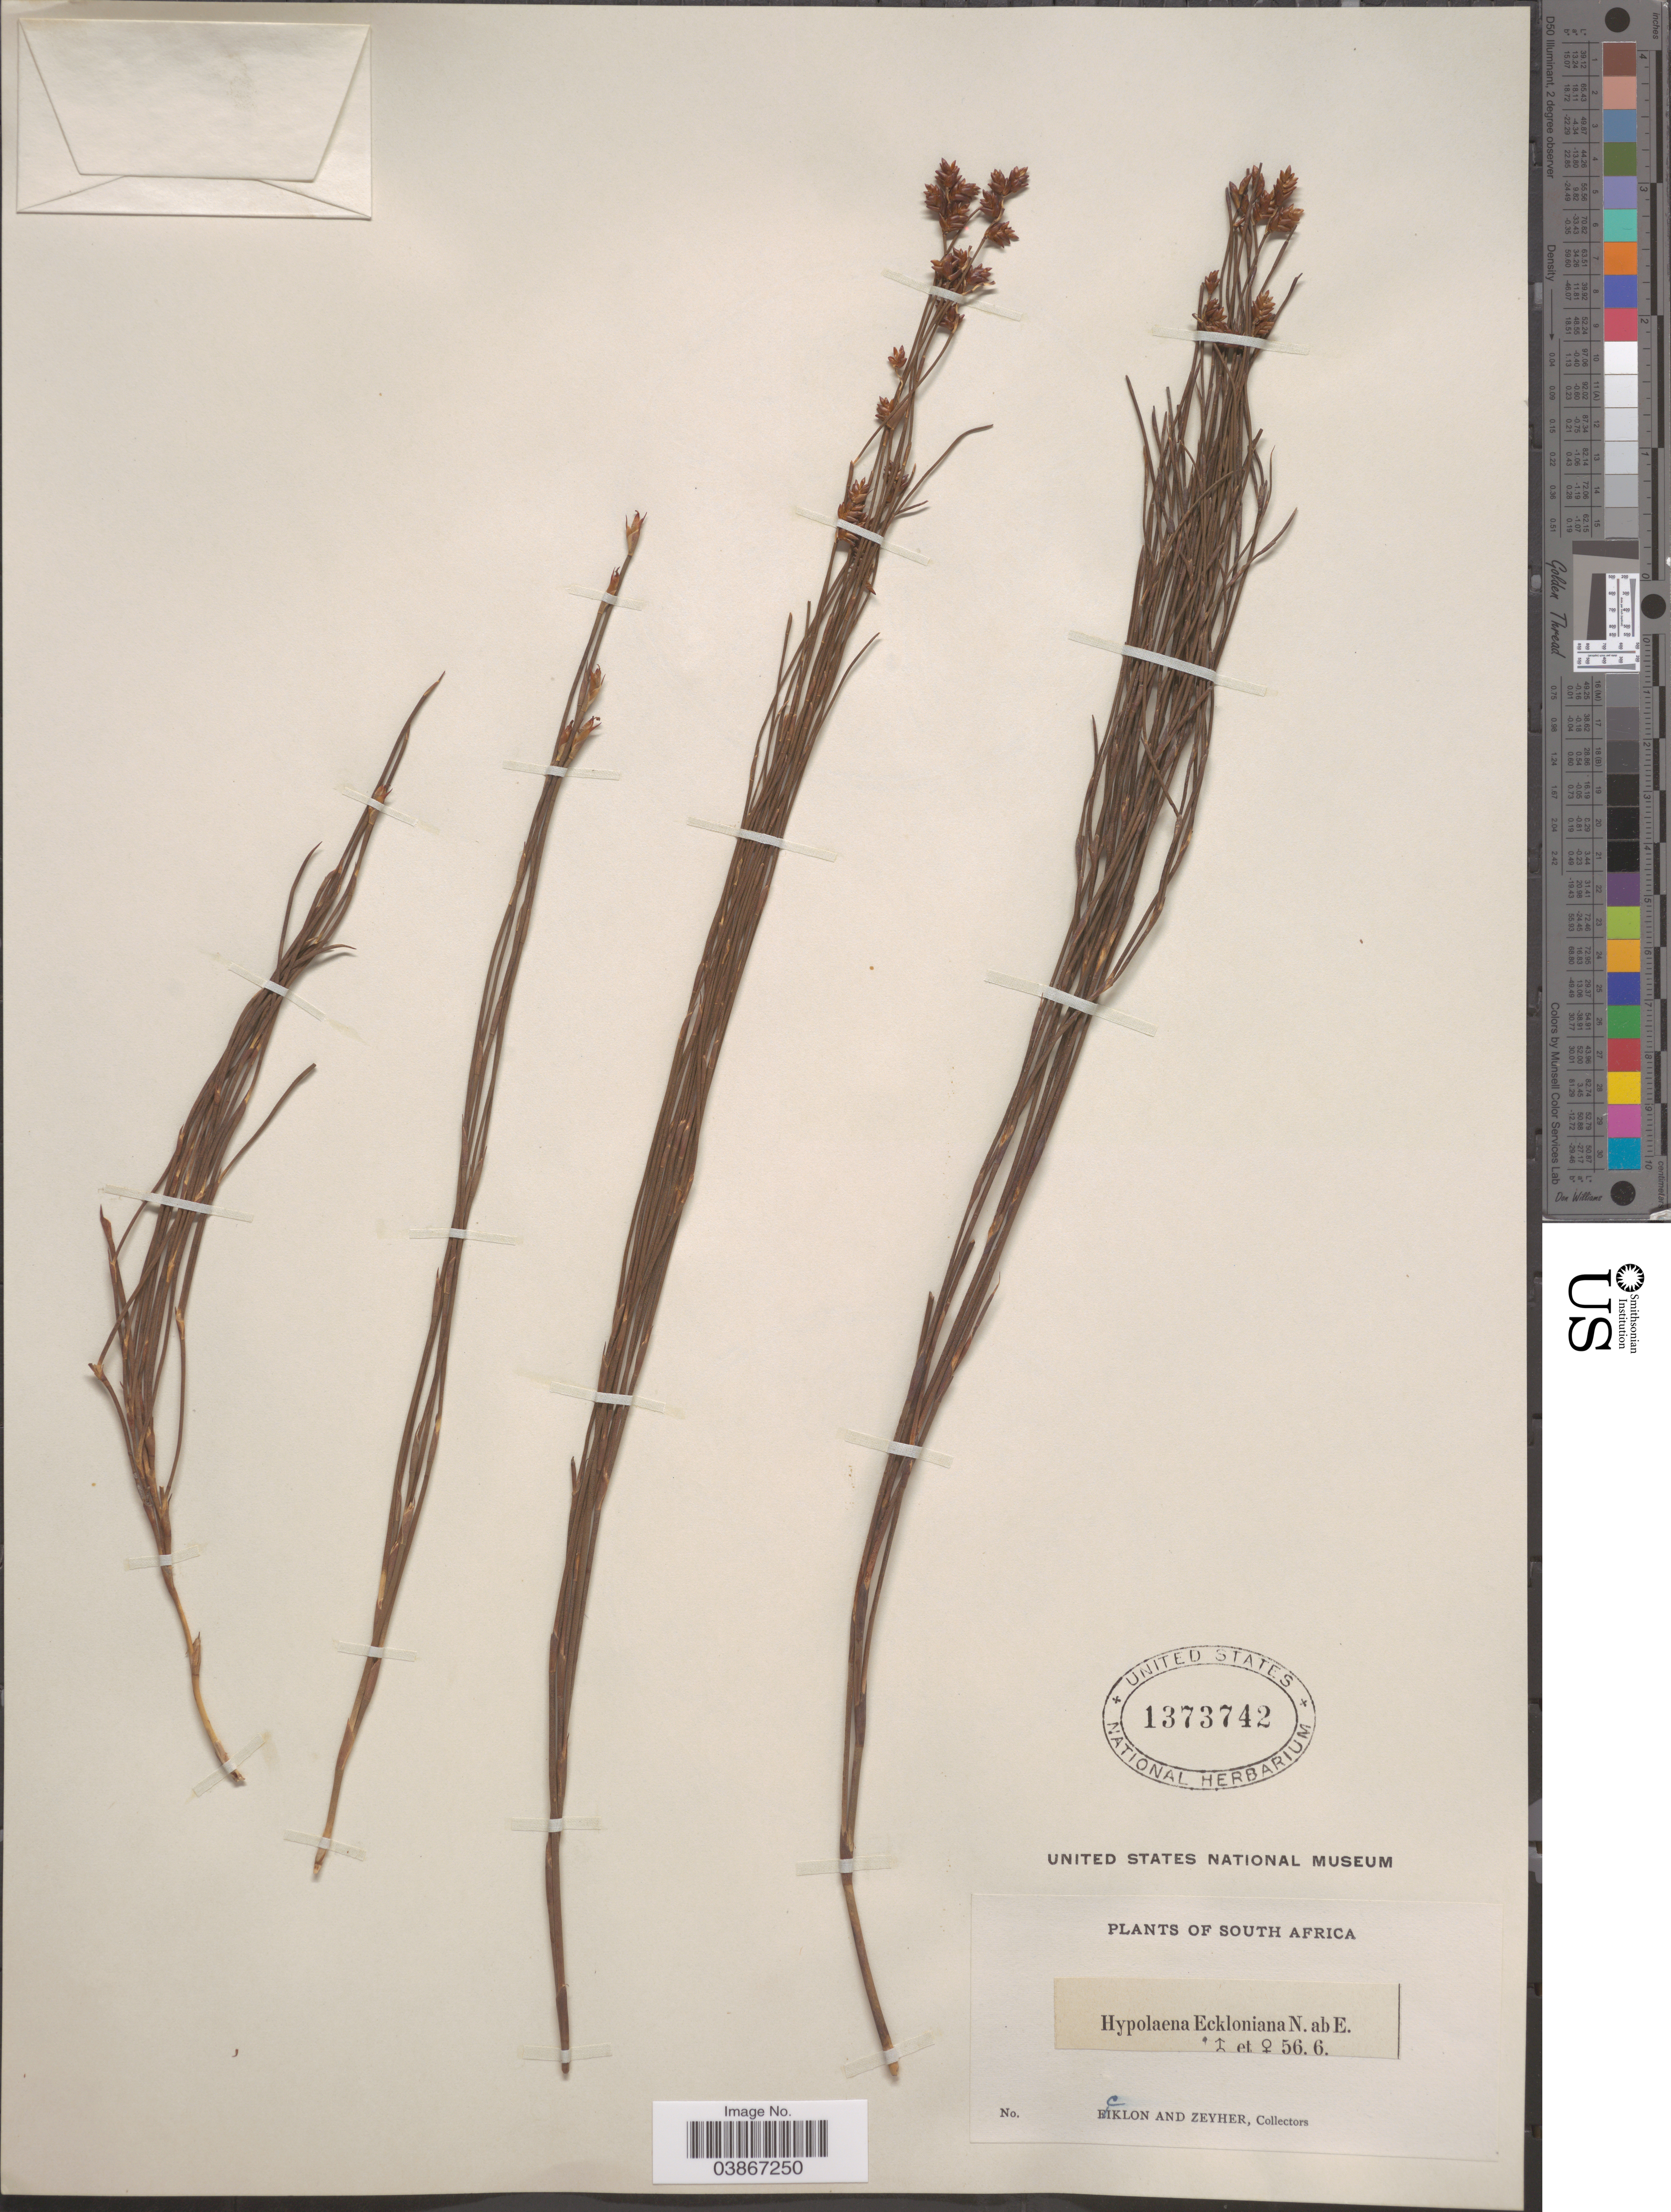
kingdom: Plantae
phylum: Tracheophyta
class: Liliopsida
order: Poales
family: Restionaceae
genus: Mastersiella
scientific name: Mastersiella digitata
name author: (Thunb.) Gilg-Ben.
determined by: Strong, Mark T., (BOT), Smithsonian Institution - National Museum of Natural History (UNITED STATES)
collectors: -. Ecklon & -. Zeyher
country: South Africa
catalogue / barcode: US 1373742